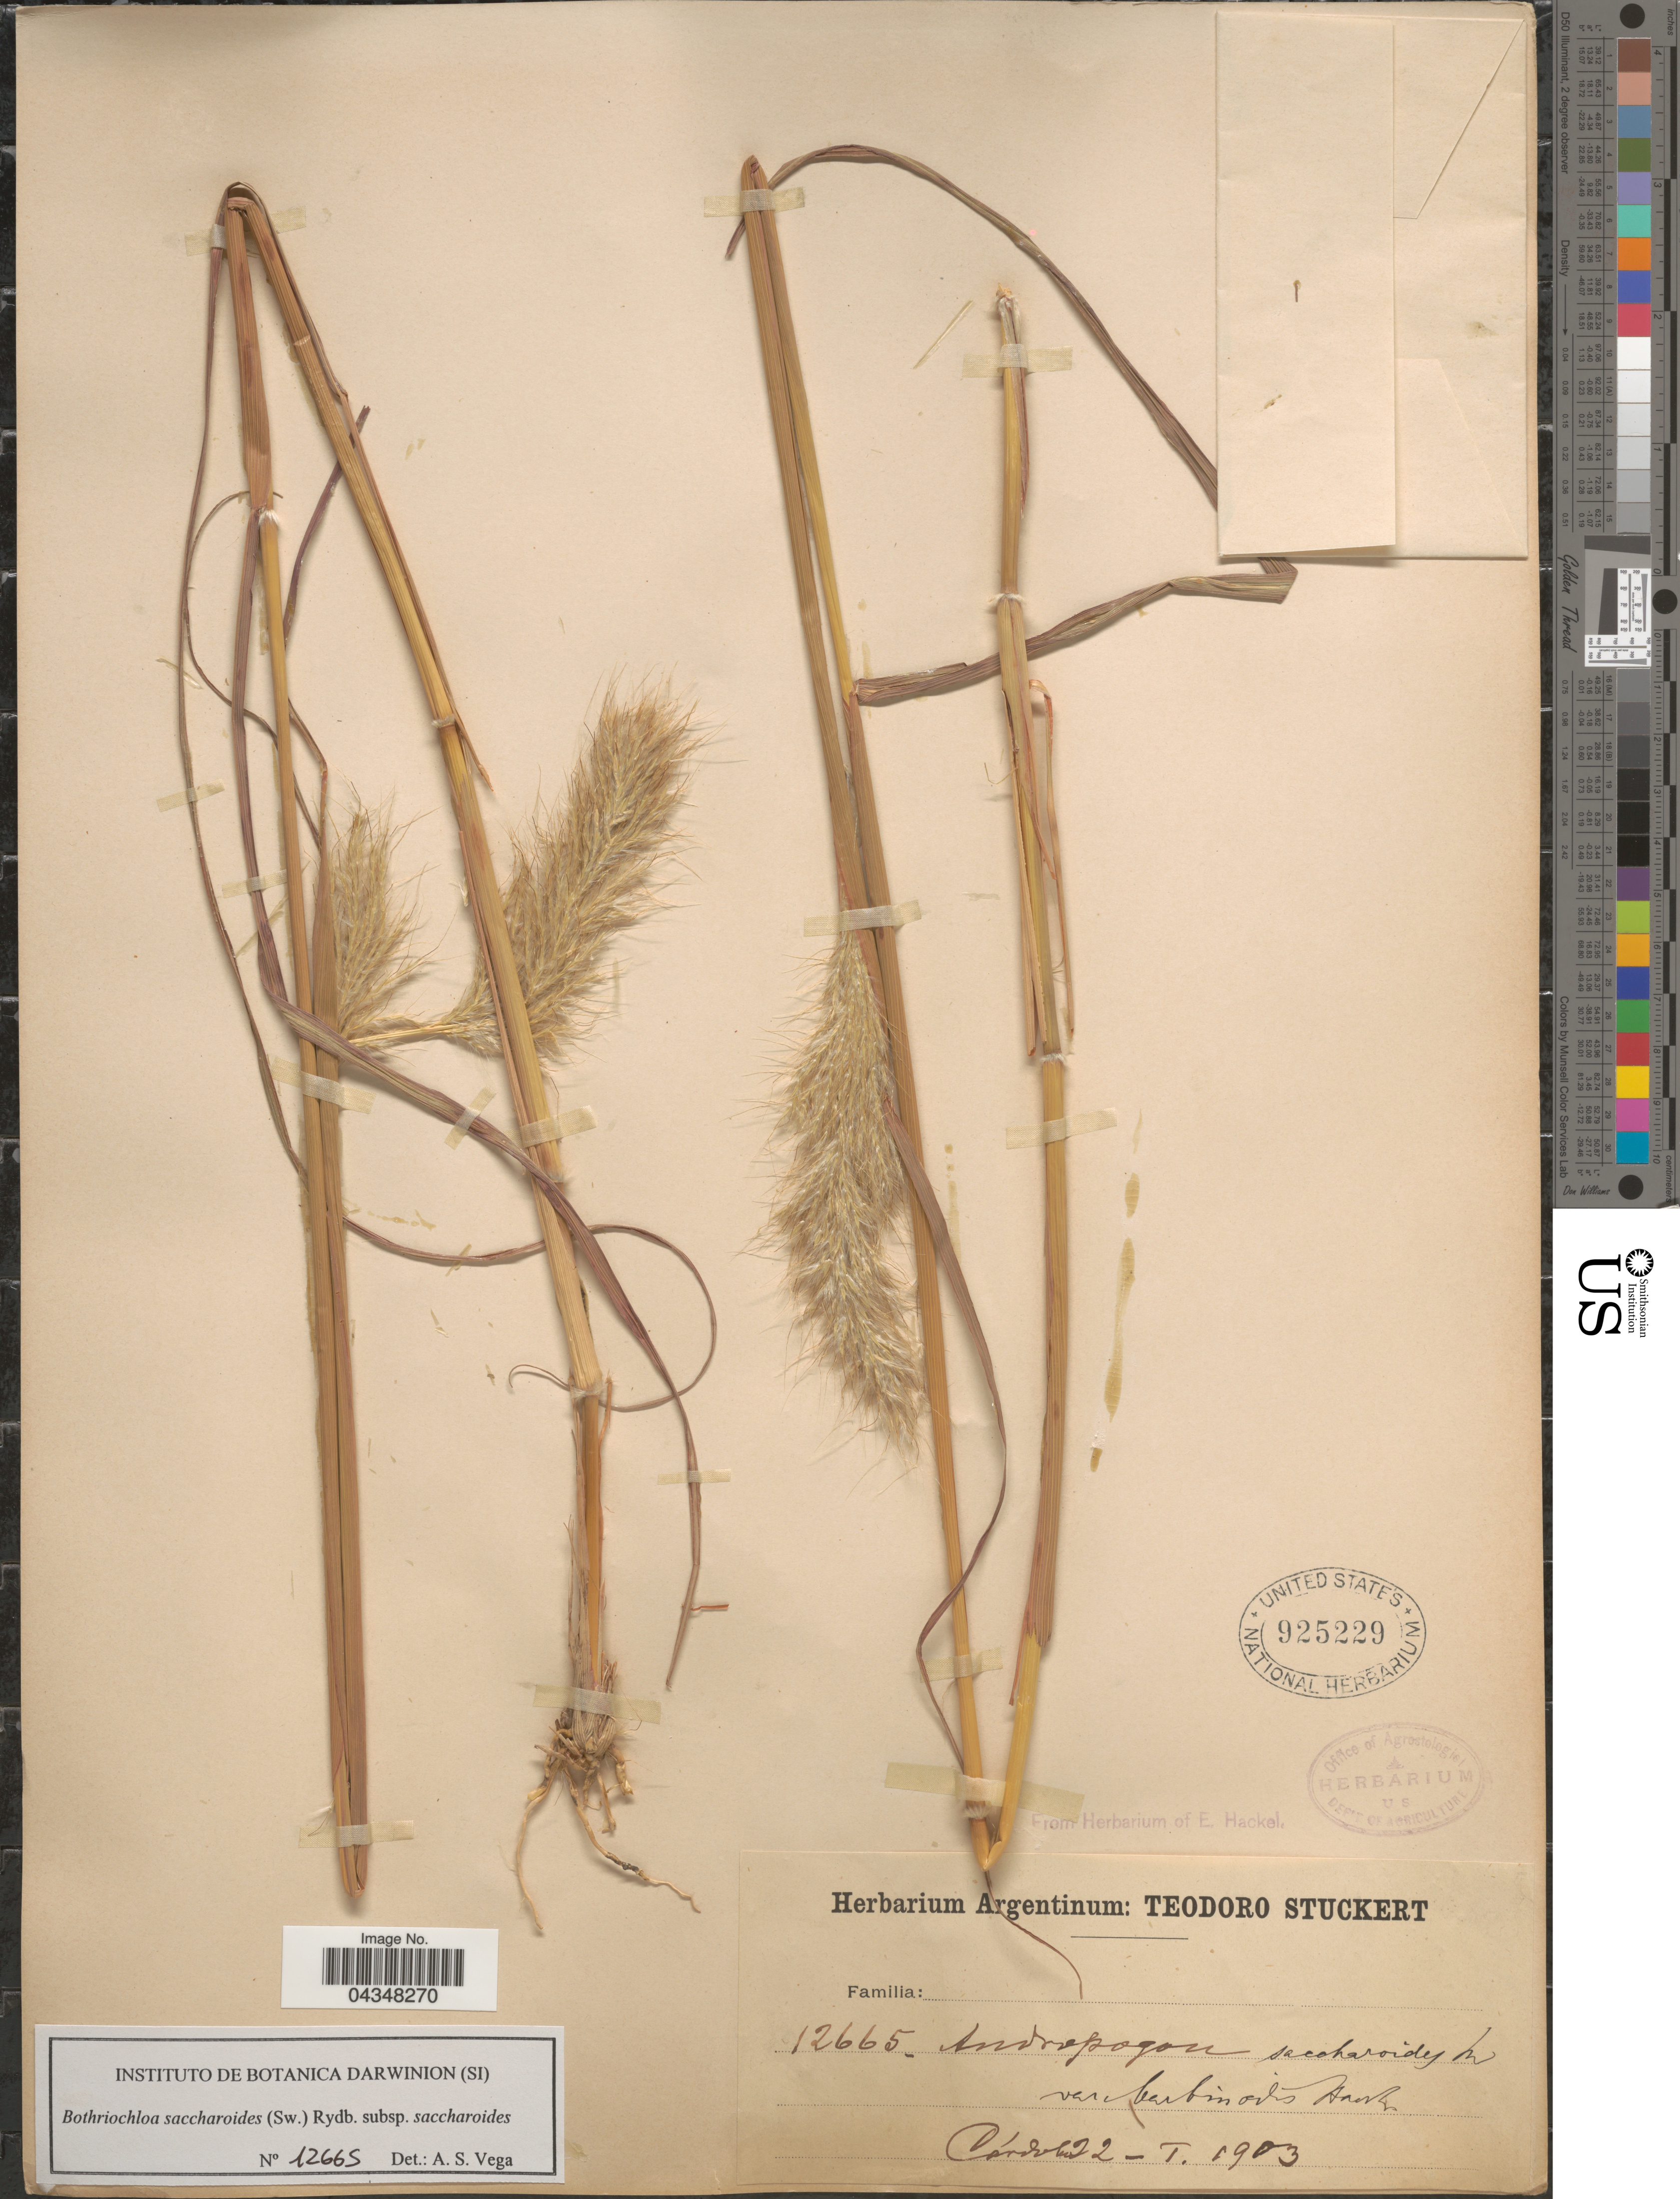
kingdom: Plantae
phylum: Tracheophyta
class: Liliopsida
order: Poales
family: Poaceae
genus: Bothriochloa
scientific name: Bothriochloa laguroides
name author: (DC.) Herter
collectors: T. Stuckert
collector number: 12665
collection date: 1903-01-22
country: Argentina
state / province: Cordoba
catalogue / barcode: US 925229